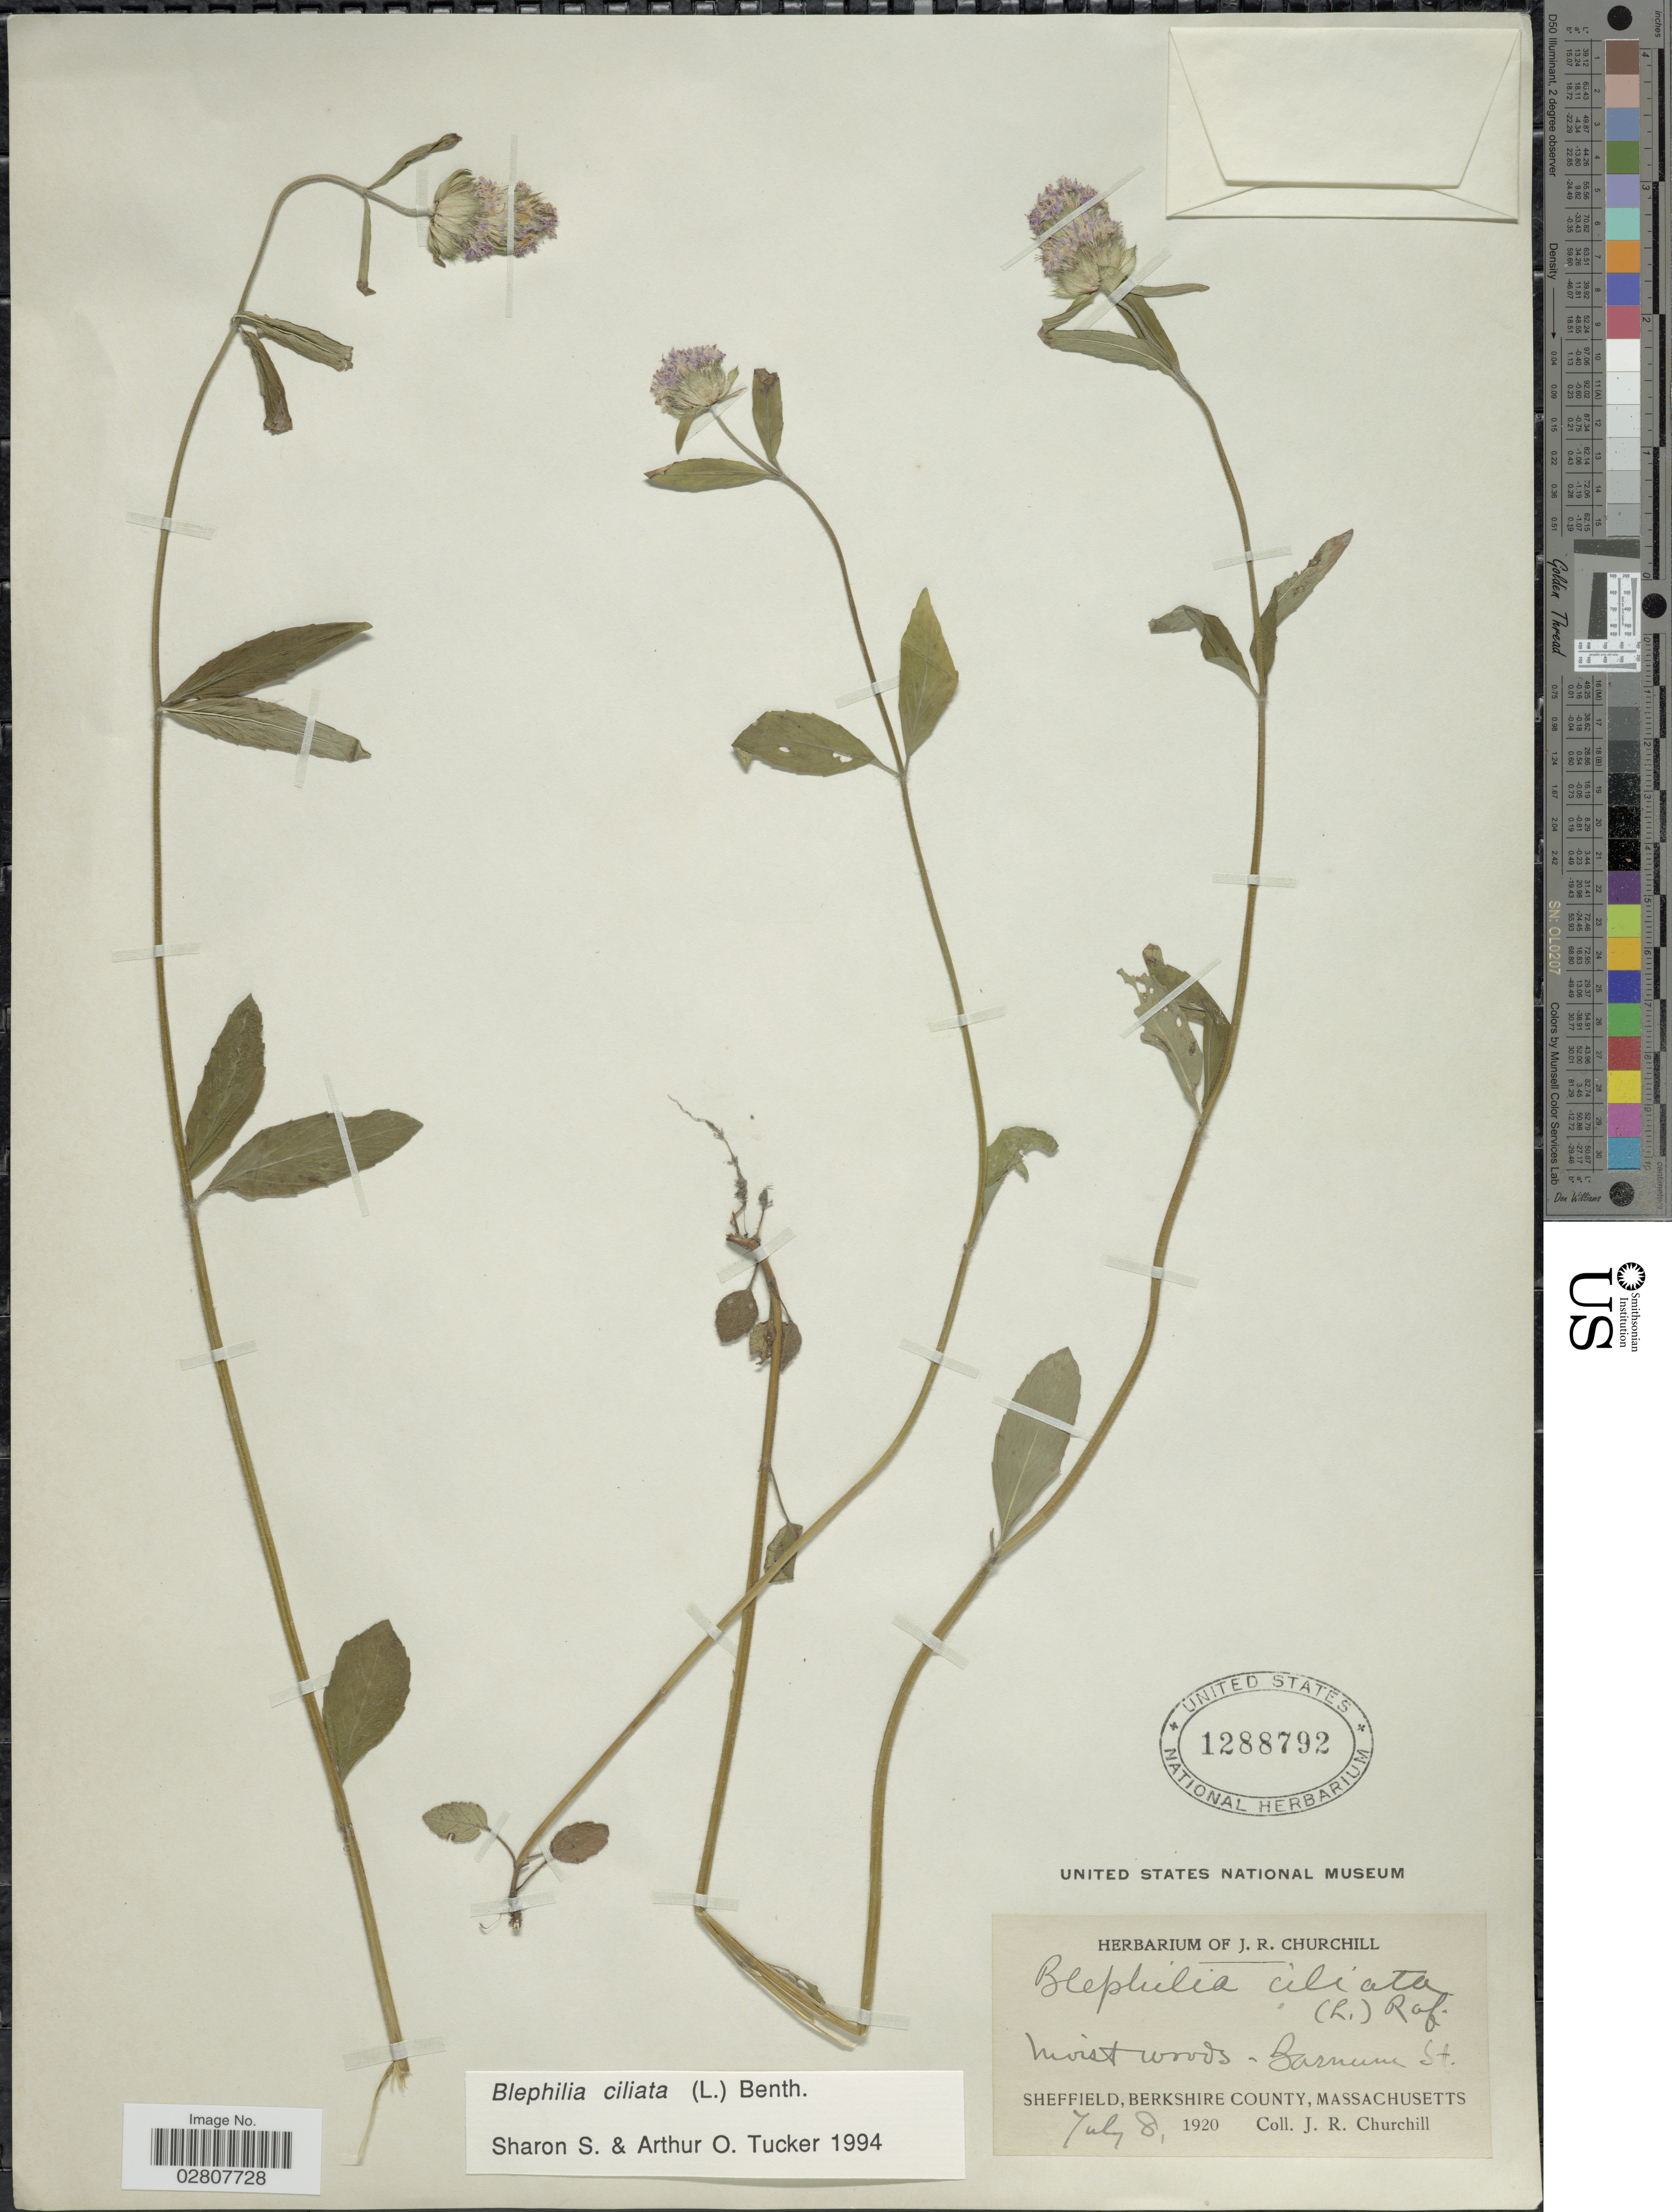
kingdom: Plantae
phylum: Tracheophyta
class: Magnoliopsida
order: Lamiales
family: Lamiaceae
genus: Blephilia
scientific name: Blephilia ciliata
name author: (L.) Raf. ex Benth.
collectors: J. Churchill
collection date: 1920-07-08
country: United States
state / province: Massachusetts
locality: Barnum St. Sheffield, Berkshire County.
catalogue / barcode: US 1288792